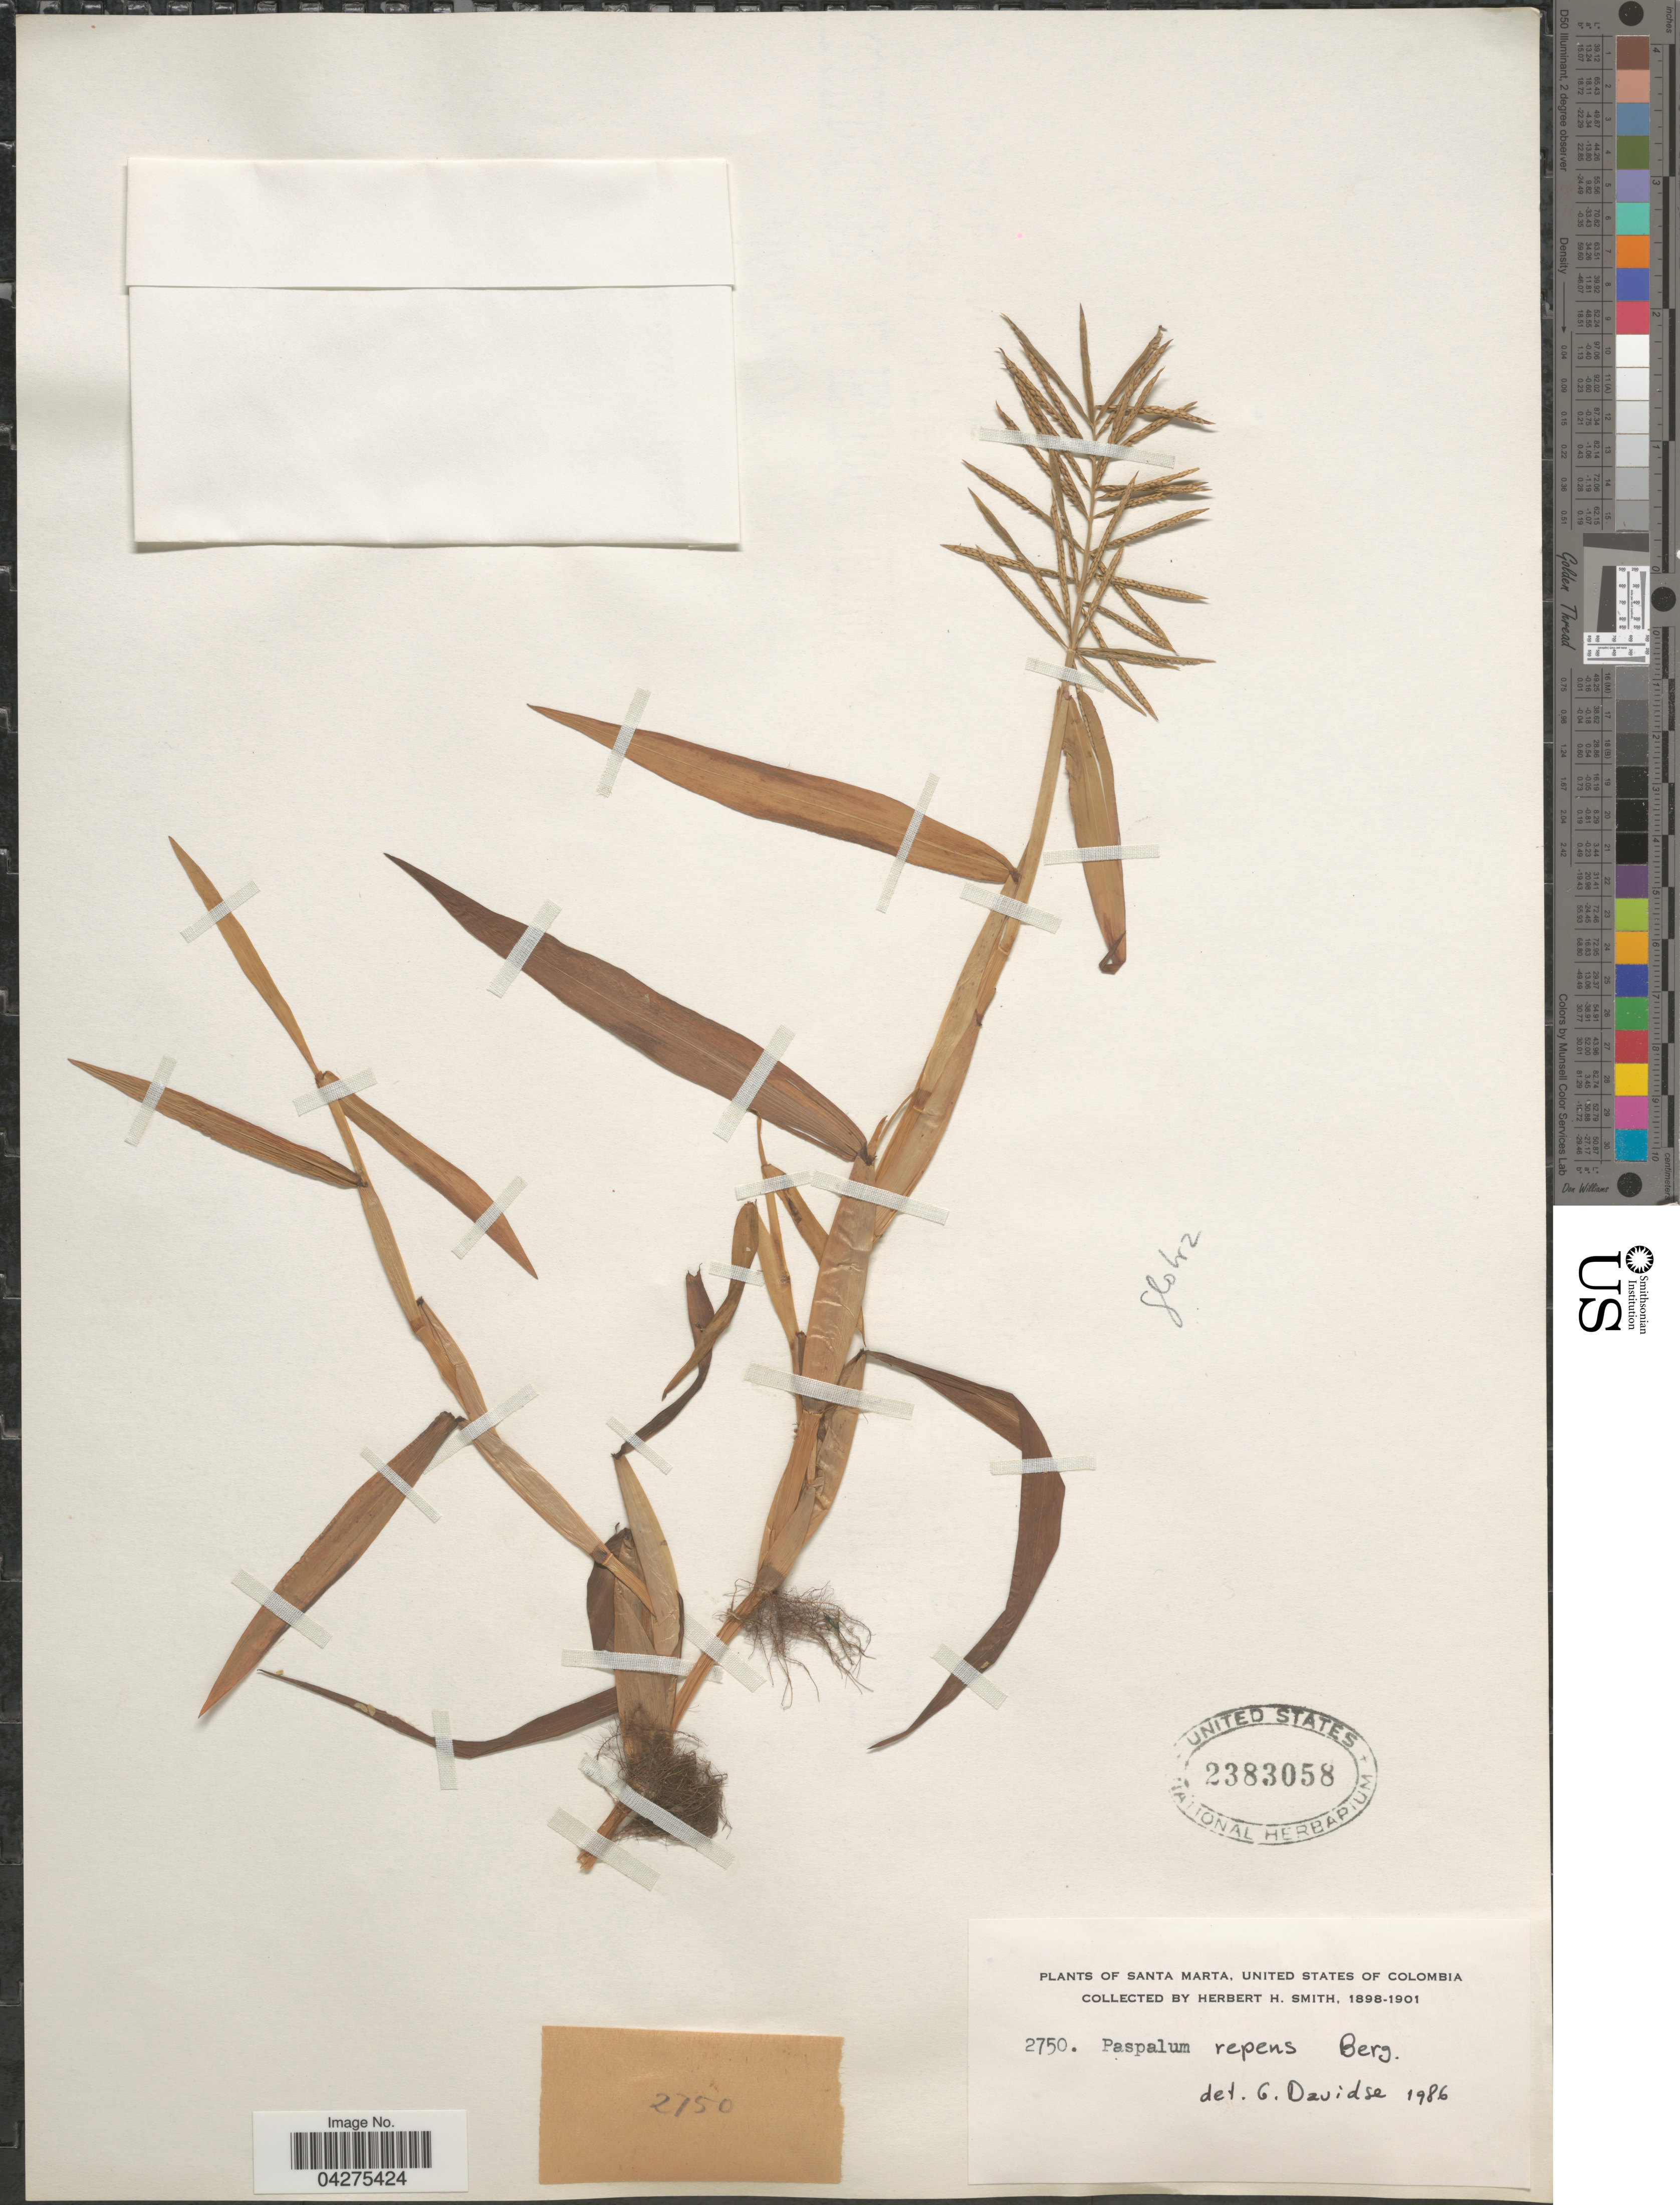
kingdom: Plantae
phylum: Tracheophyta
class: Liliopsida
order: Poales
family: Poaceae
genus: Paspalum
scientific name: Paspalum repens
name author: P.J. Bergius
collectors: Herbert H. Smith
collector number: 2750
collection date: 1898/1901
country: Colombia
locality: Santa Marta, United States of Colombia.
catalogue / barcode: US 2383058